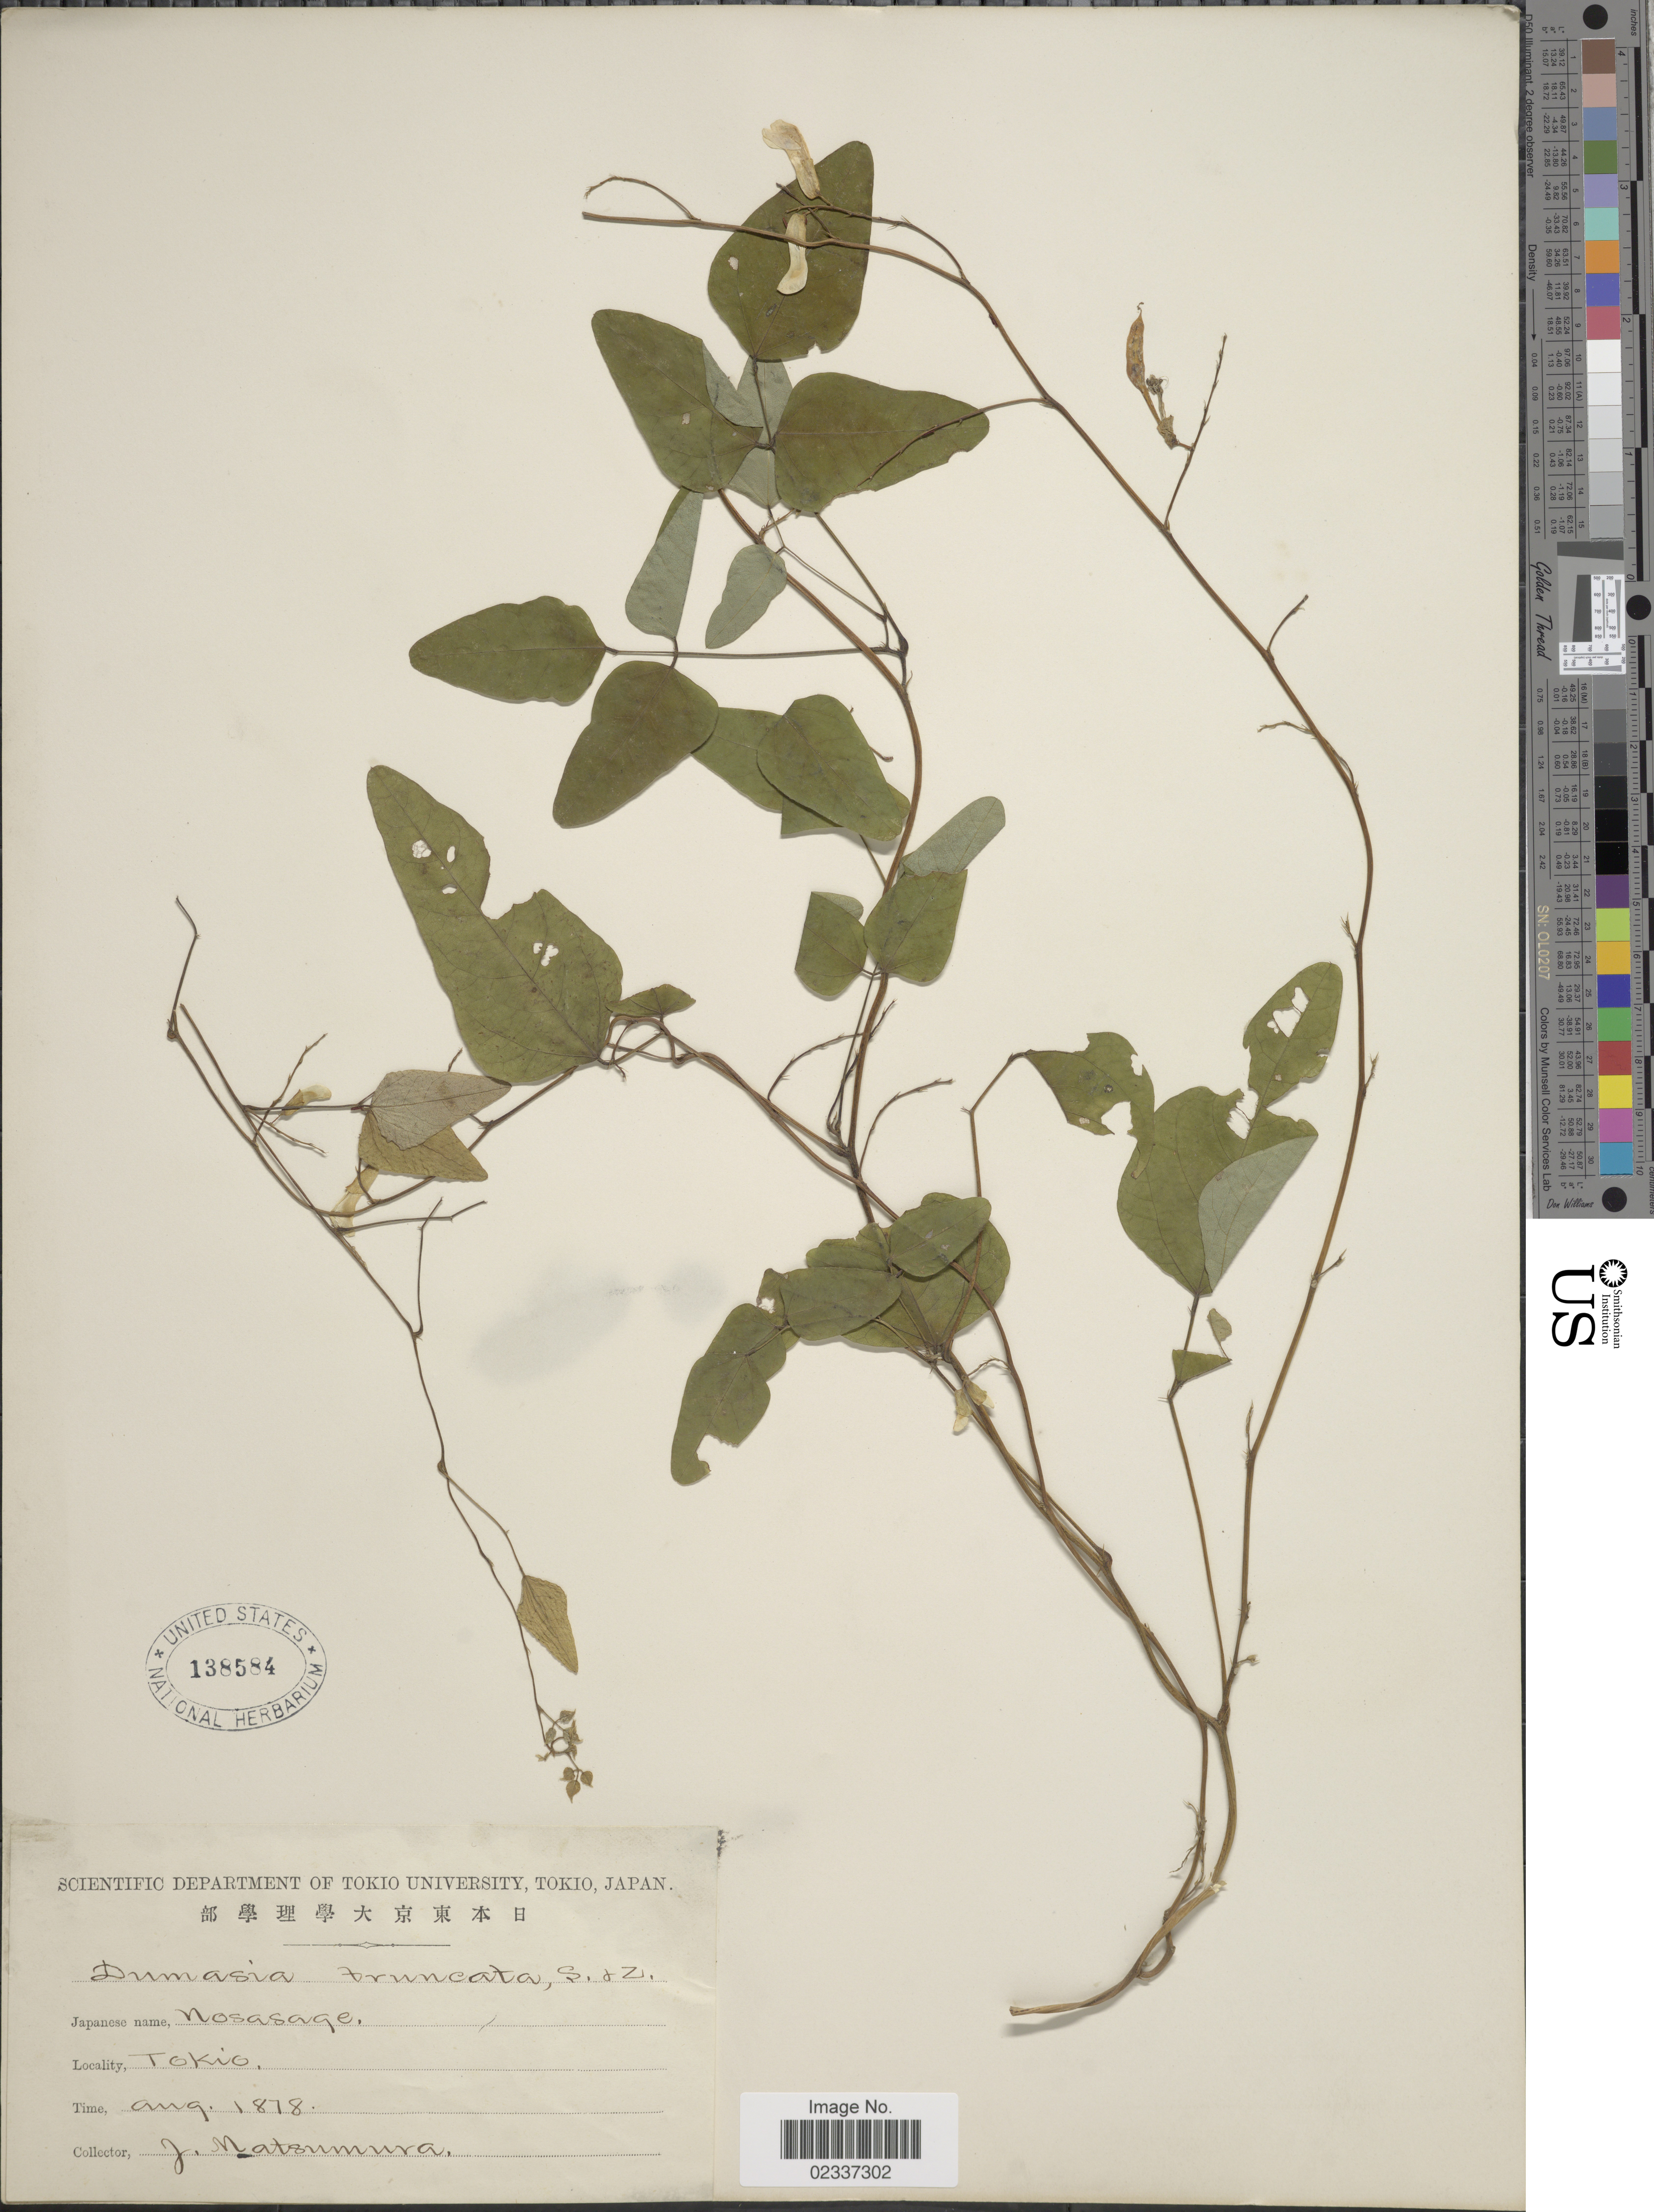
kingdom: Plantae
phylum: Tracheophyta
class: Magnoliopsida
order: Fabales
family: Fabaceae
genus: Dumasia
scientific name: Dumasia truncata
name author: Siebold & Zucc.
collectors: J. Natsumura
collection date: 1878-08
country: Japan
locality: Tokio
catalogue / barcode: US 138584